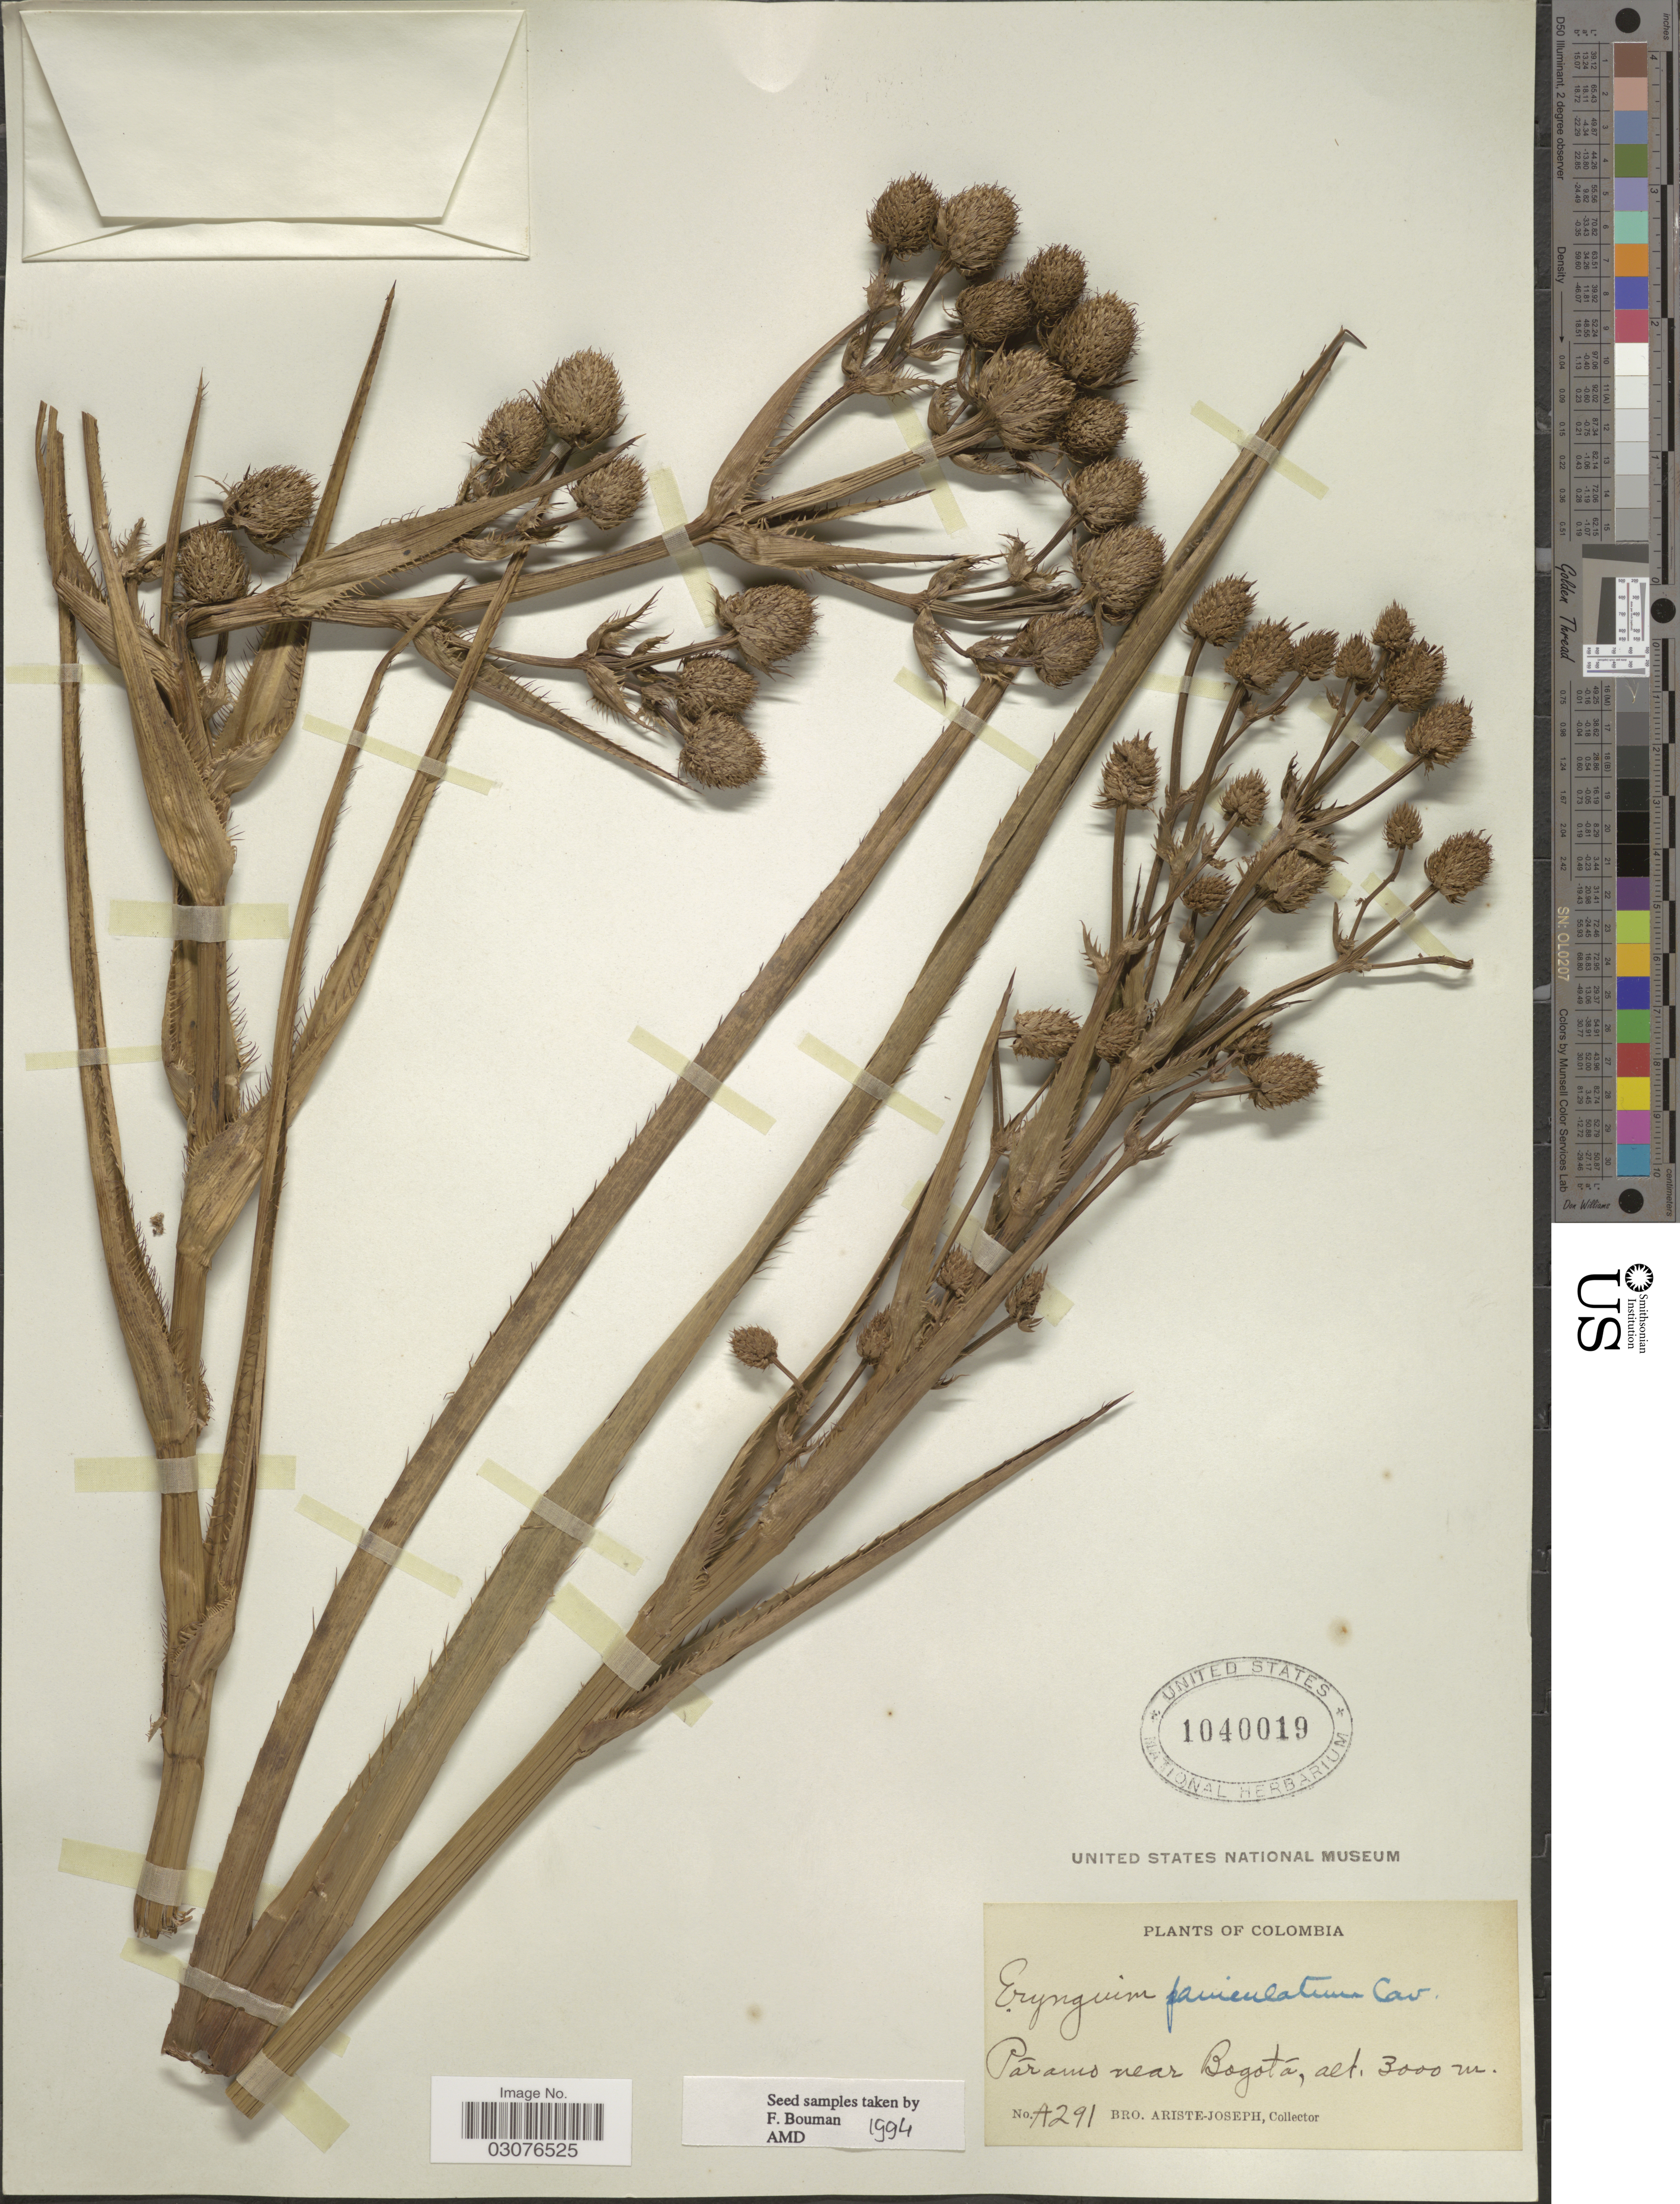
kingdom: Plantae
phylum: Tracheophyta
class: Magnoliopsida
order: Apiales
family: Apiaceae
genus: Eryngium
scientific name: Eryngium humboldtii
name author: F. Delaroche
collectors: Bro. Ariste-Joseph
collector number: A291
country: Colombia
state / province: Bogota D.C.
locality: Páramo near Bogotá.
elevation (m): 3000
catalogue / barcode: US 1040019